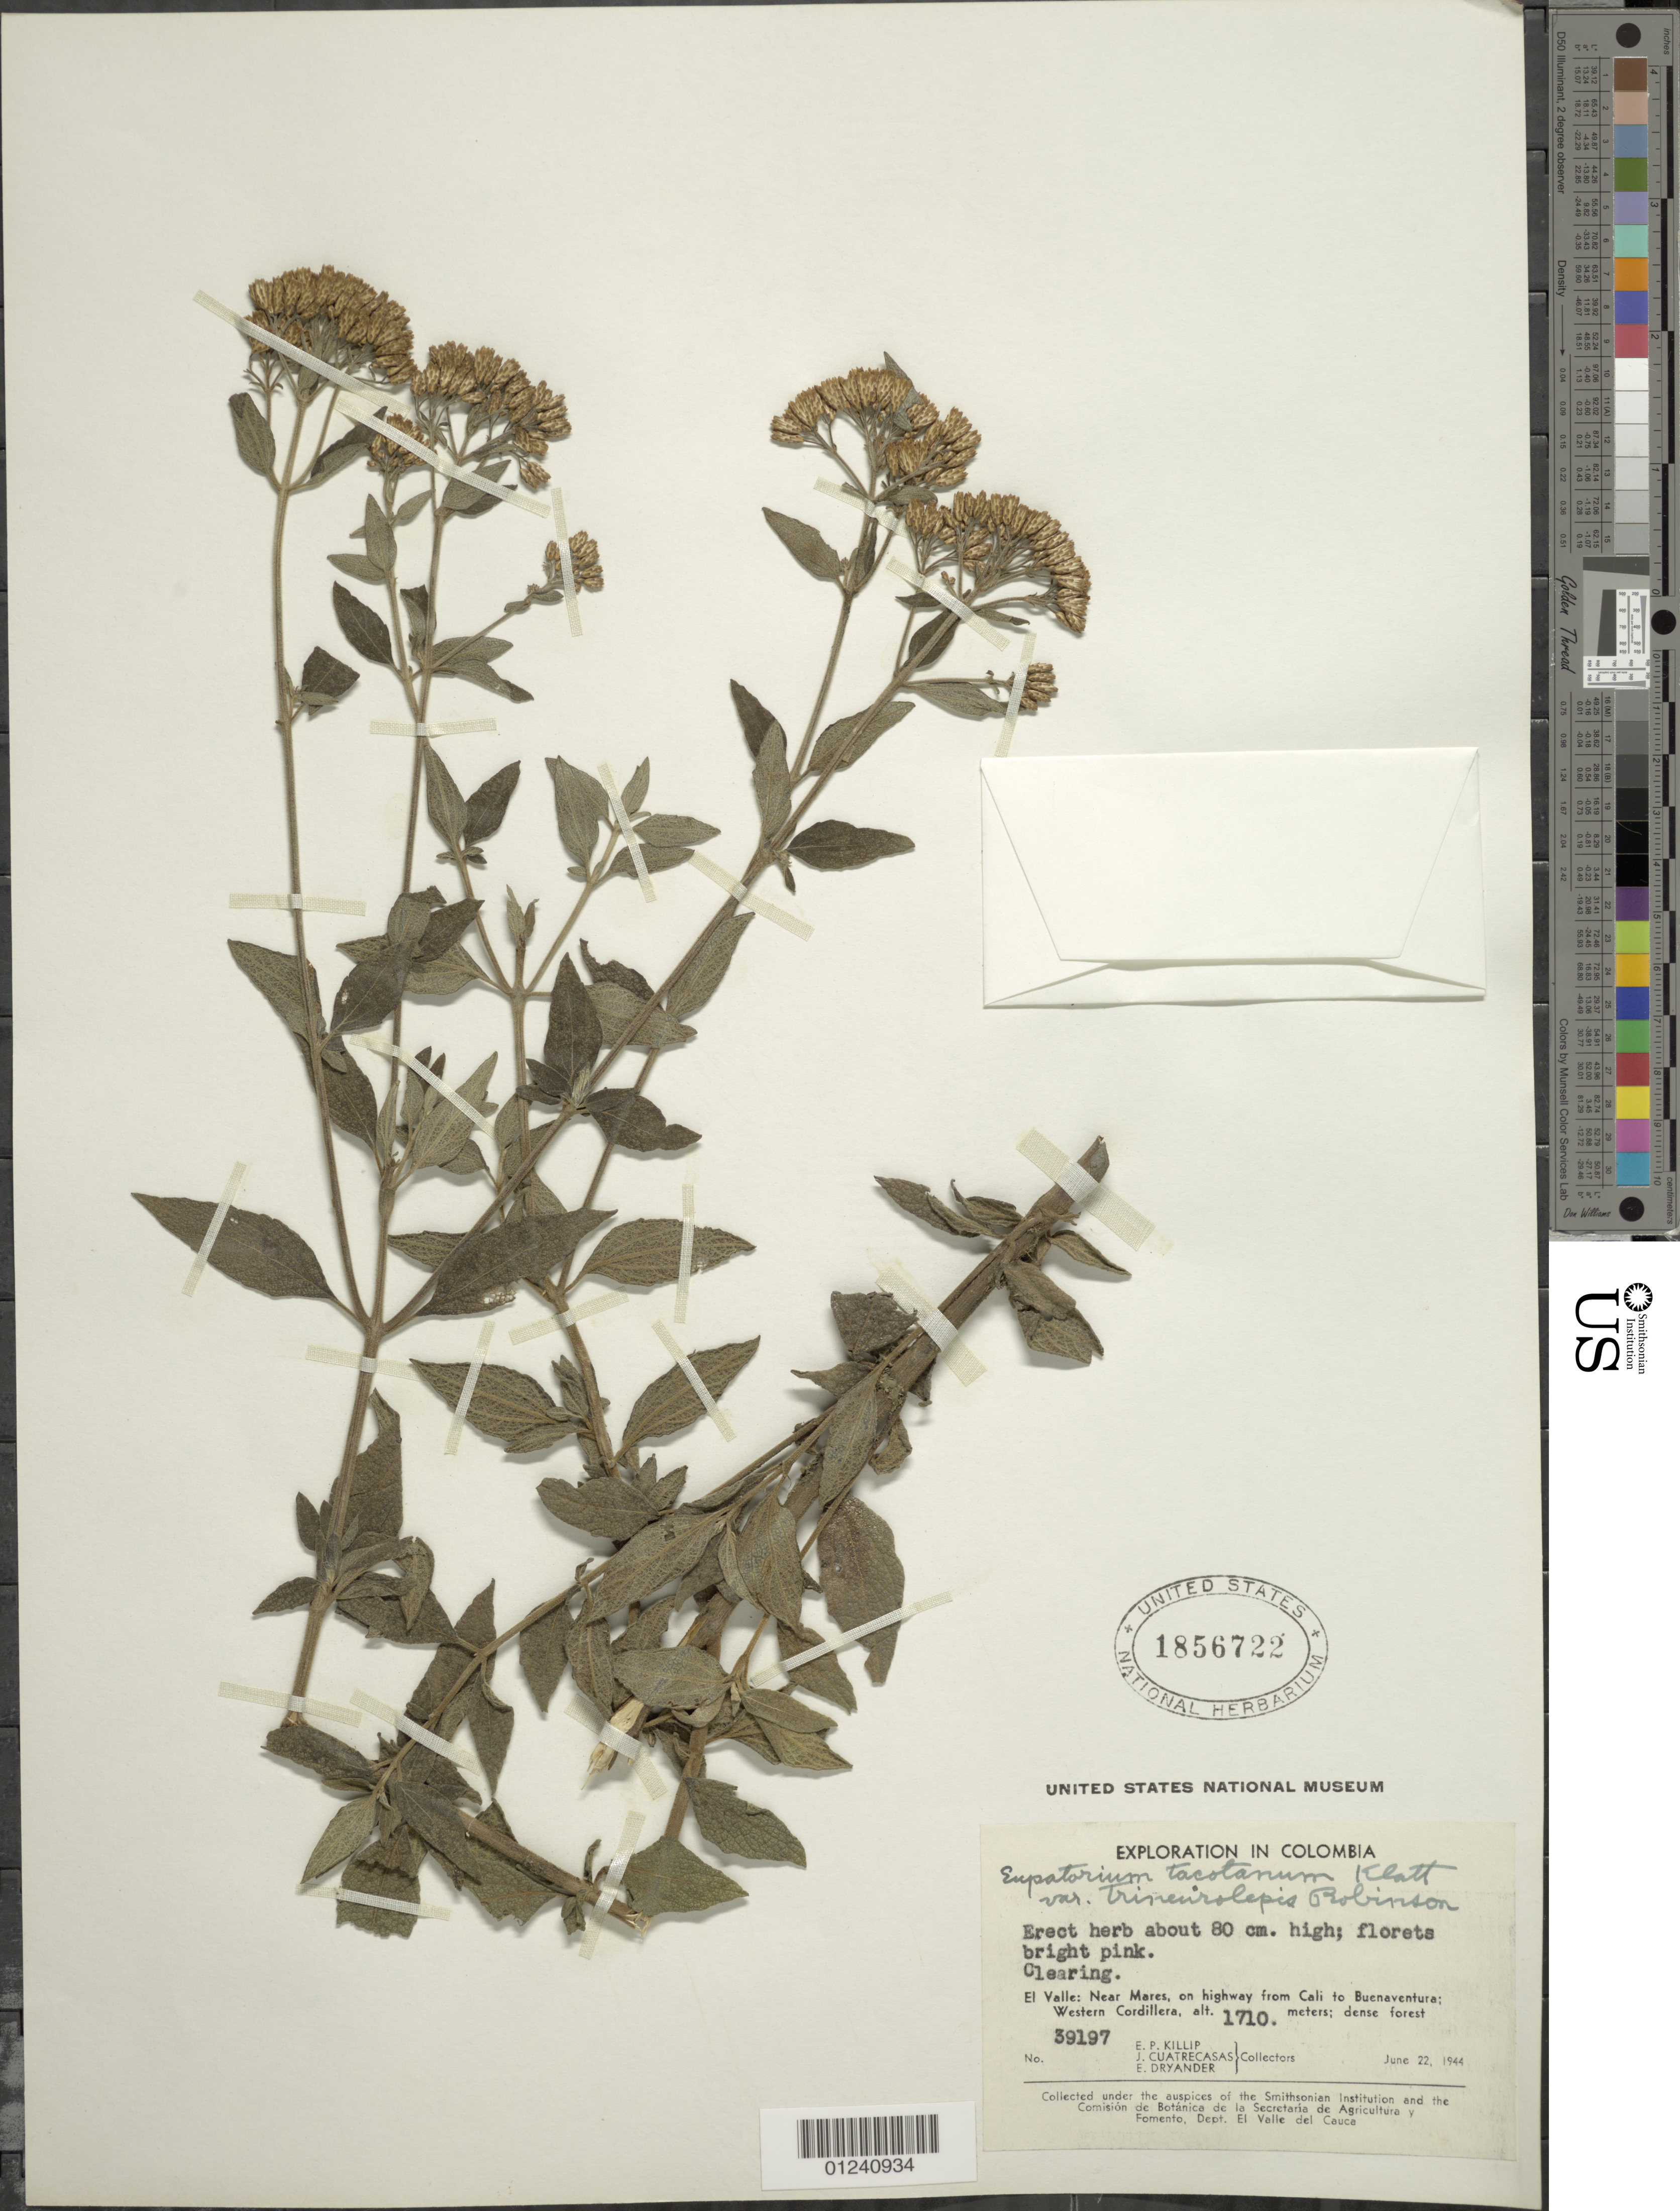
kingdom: Plantae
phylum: Tracheophyta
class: Magnoliopsida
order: Asterales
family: Asteraceae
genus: Chromolaena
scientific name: Chromolaena tacotana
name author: (Klatt) R.M. King & H. Rob.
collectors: E. P. Killip, J. Cuatrecasas & E. I. Dryander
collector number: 39197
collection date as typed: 22 Jun 1944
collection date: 1944-06-22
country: Colombia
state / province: Valle del Cauca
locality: Near Mares, on highway from Cali to Buenaventura; Western Cordillera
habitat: dense forest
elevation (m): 1710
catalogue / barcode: US 1856722